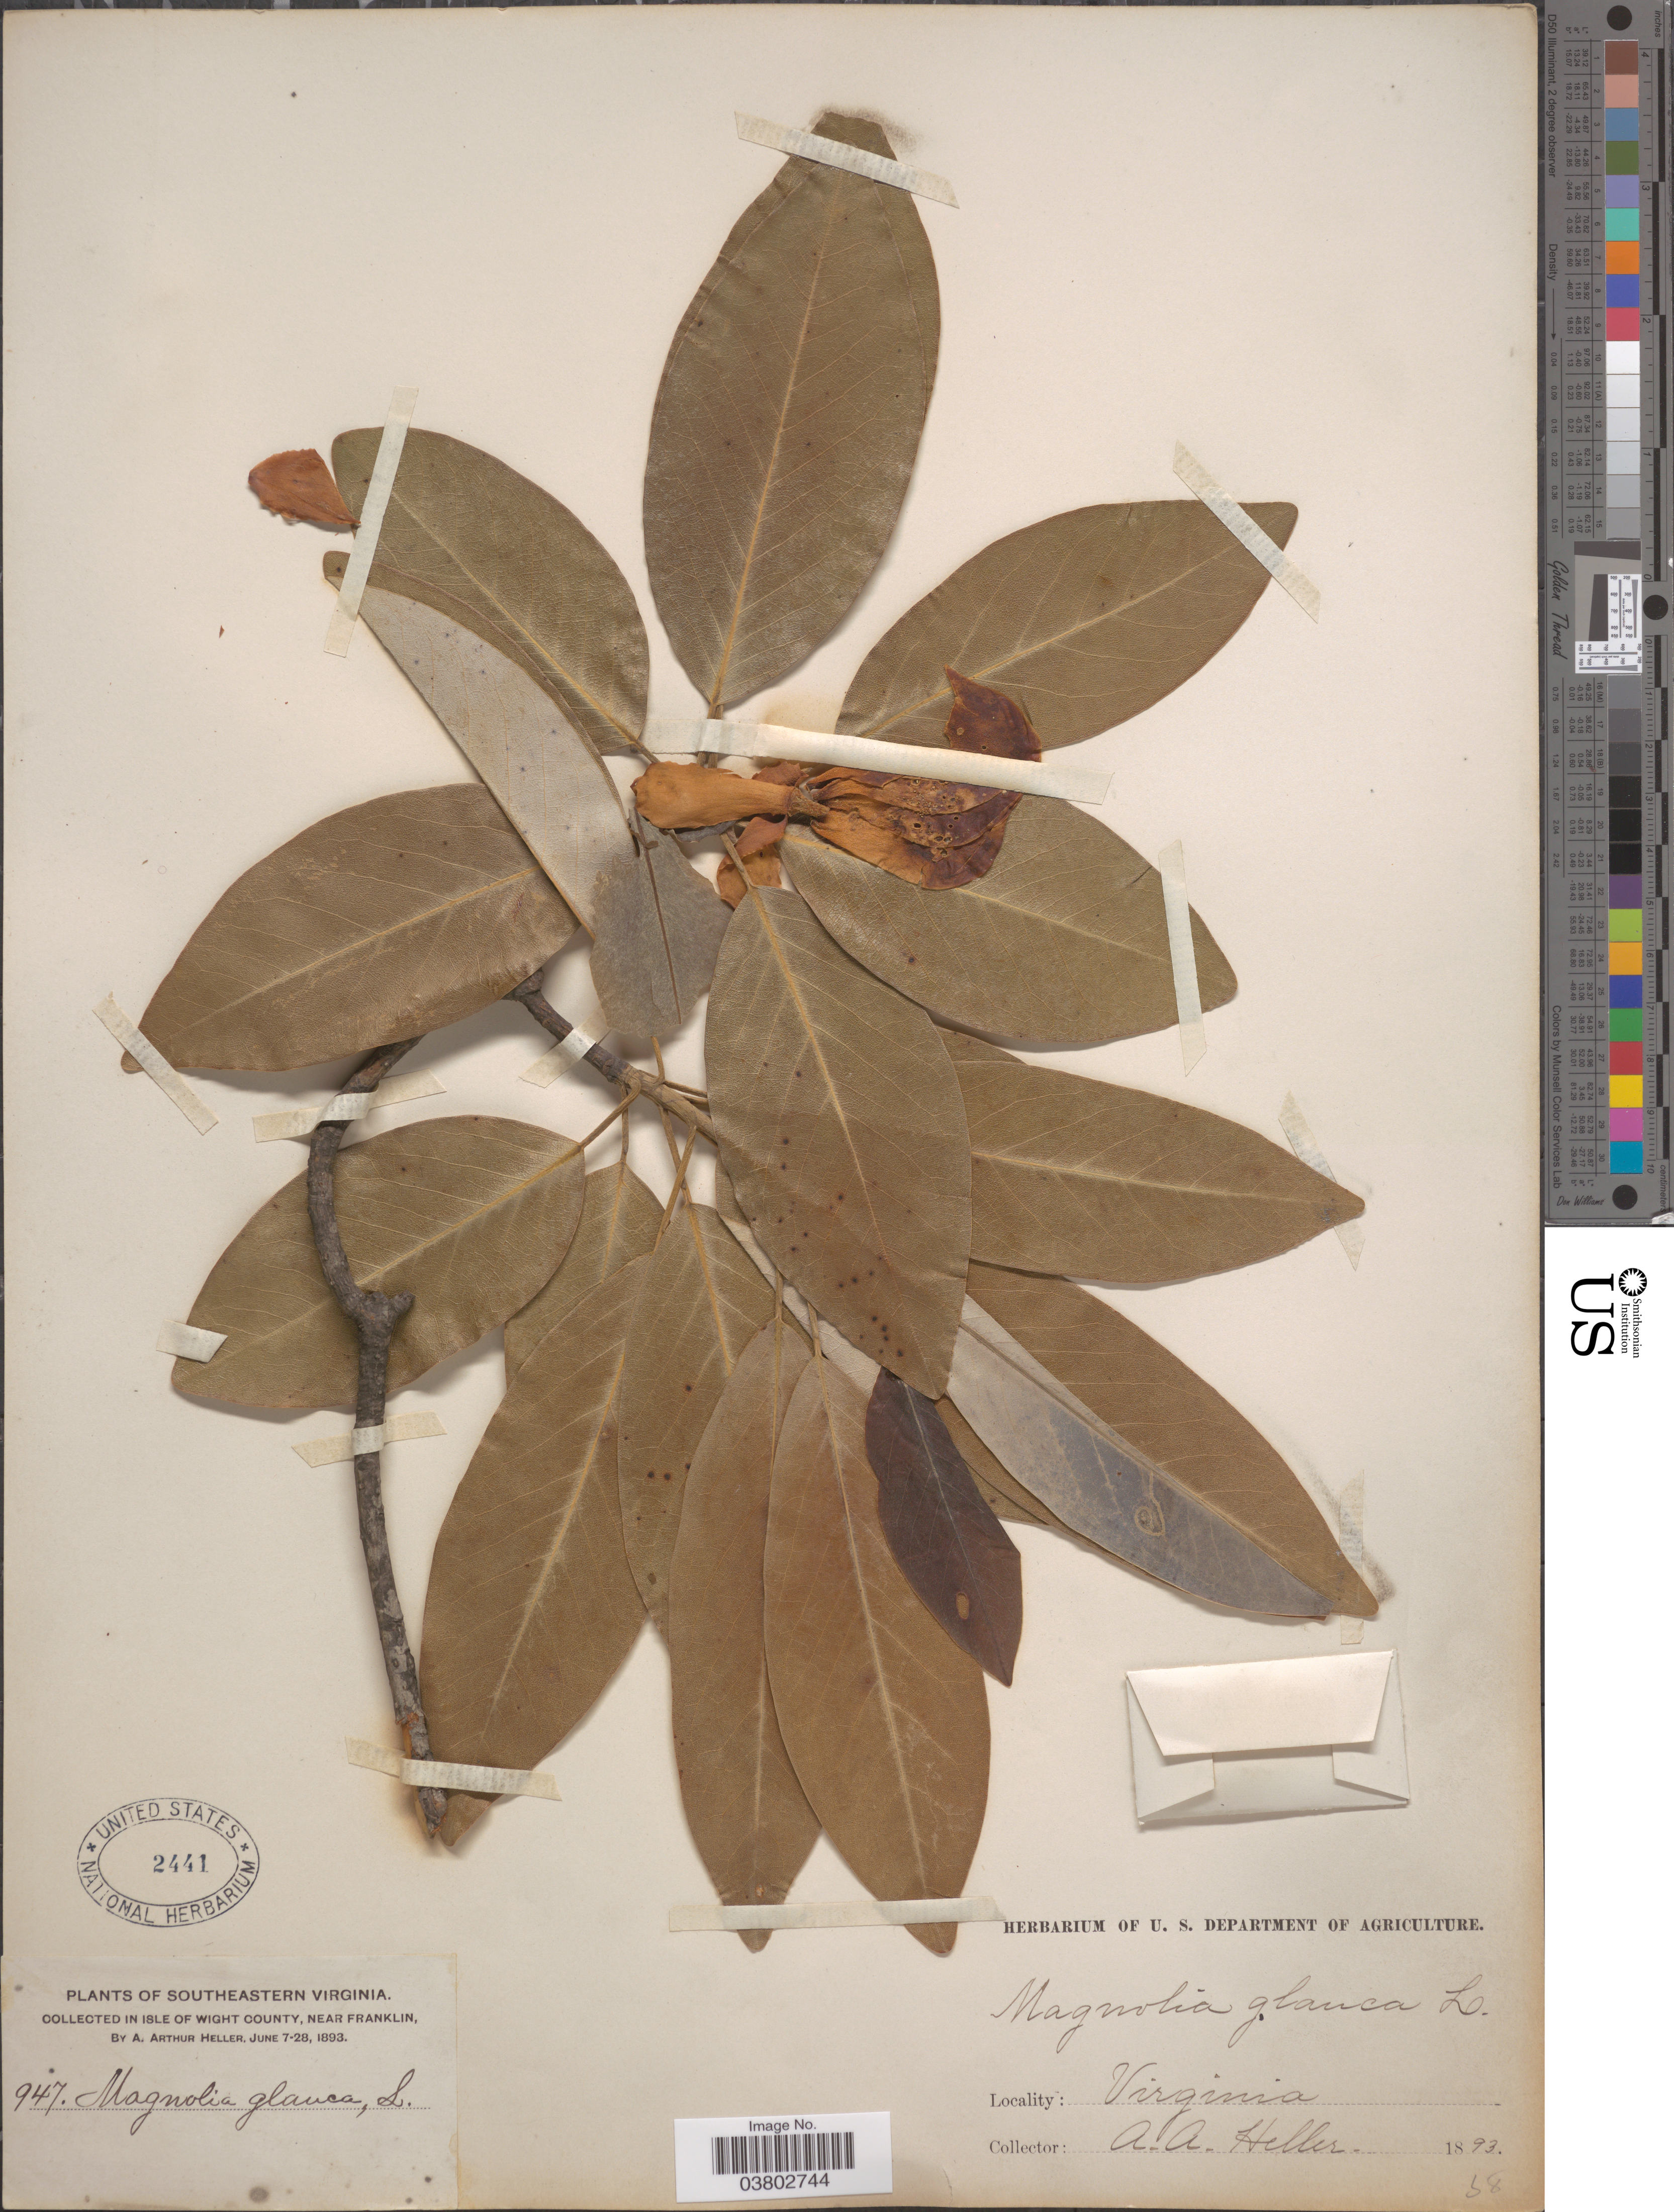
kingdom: Plantae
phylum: Tracheophyta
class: Magnoliopsida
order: Magnoliales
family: Magnoliaceae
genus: Magnolia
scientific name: Magnolia virginiana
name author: L.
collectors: A. A. Heller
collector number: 947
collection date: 1893-06-07/1893-06-28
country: United States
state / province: Virginia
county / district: Isle of Wight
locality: Southeastern Virginia. In Isle of Wight County, near Franklin.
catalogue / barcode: US 2441